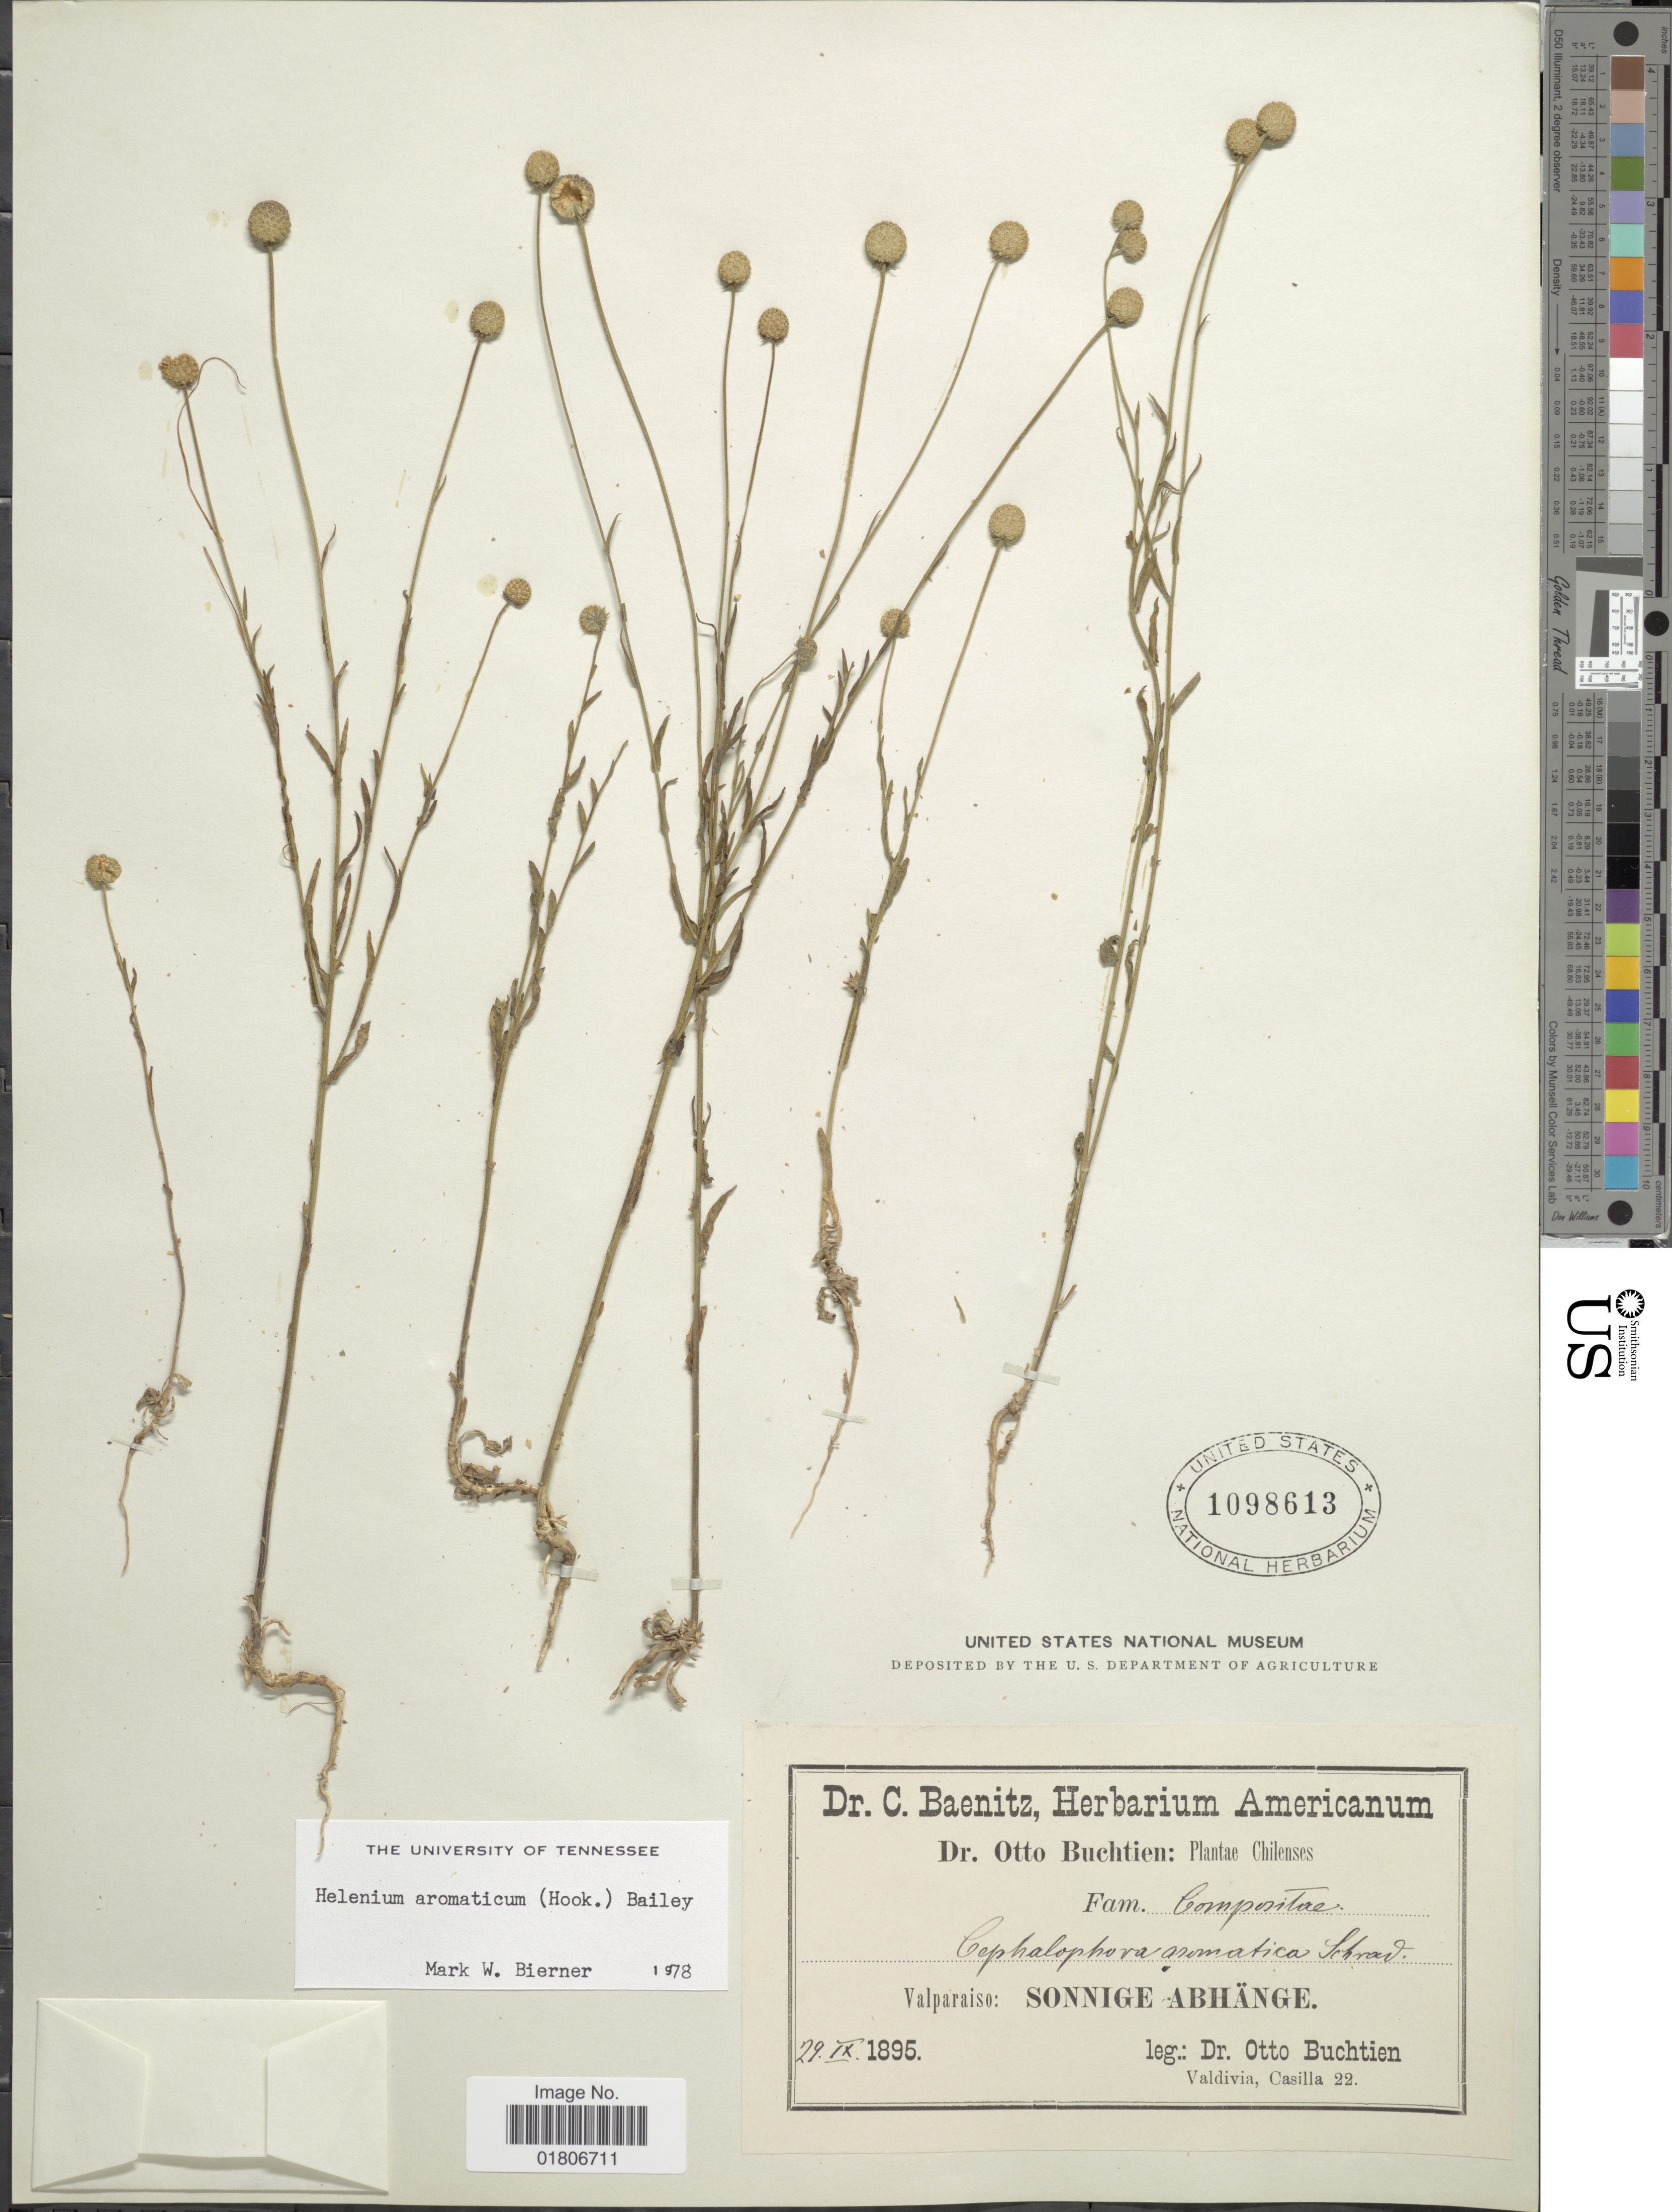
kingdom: Plantae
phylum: Tracheophyta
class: Magnoliopsida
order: Asterales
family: Asteraceae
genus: Helenium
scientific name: Helenium aromaticum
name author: (Hook.) L.H. Bailey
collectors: O. Buchtien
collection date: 1895-09-29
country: Chile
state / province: Valparaíso (V)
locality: Sonnige Abhänge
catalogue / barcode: US 1098613